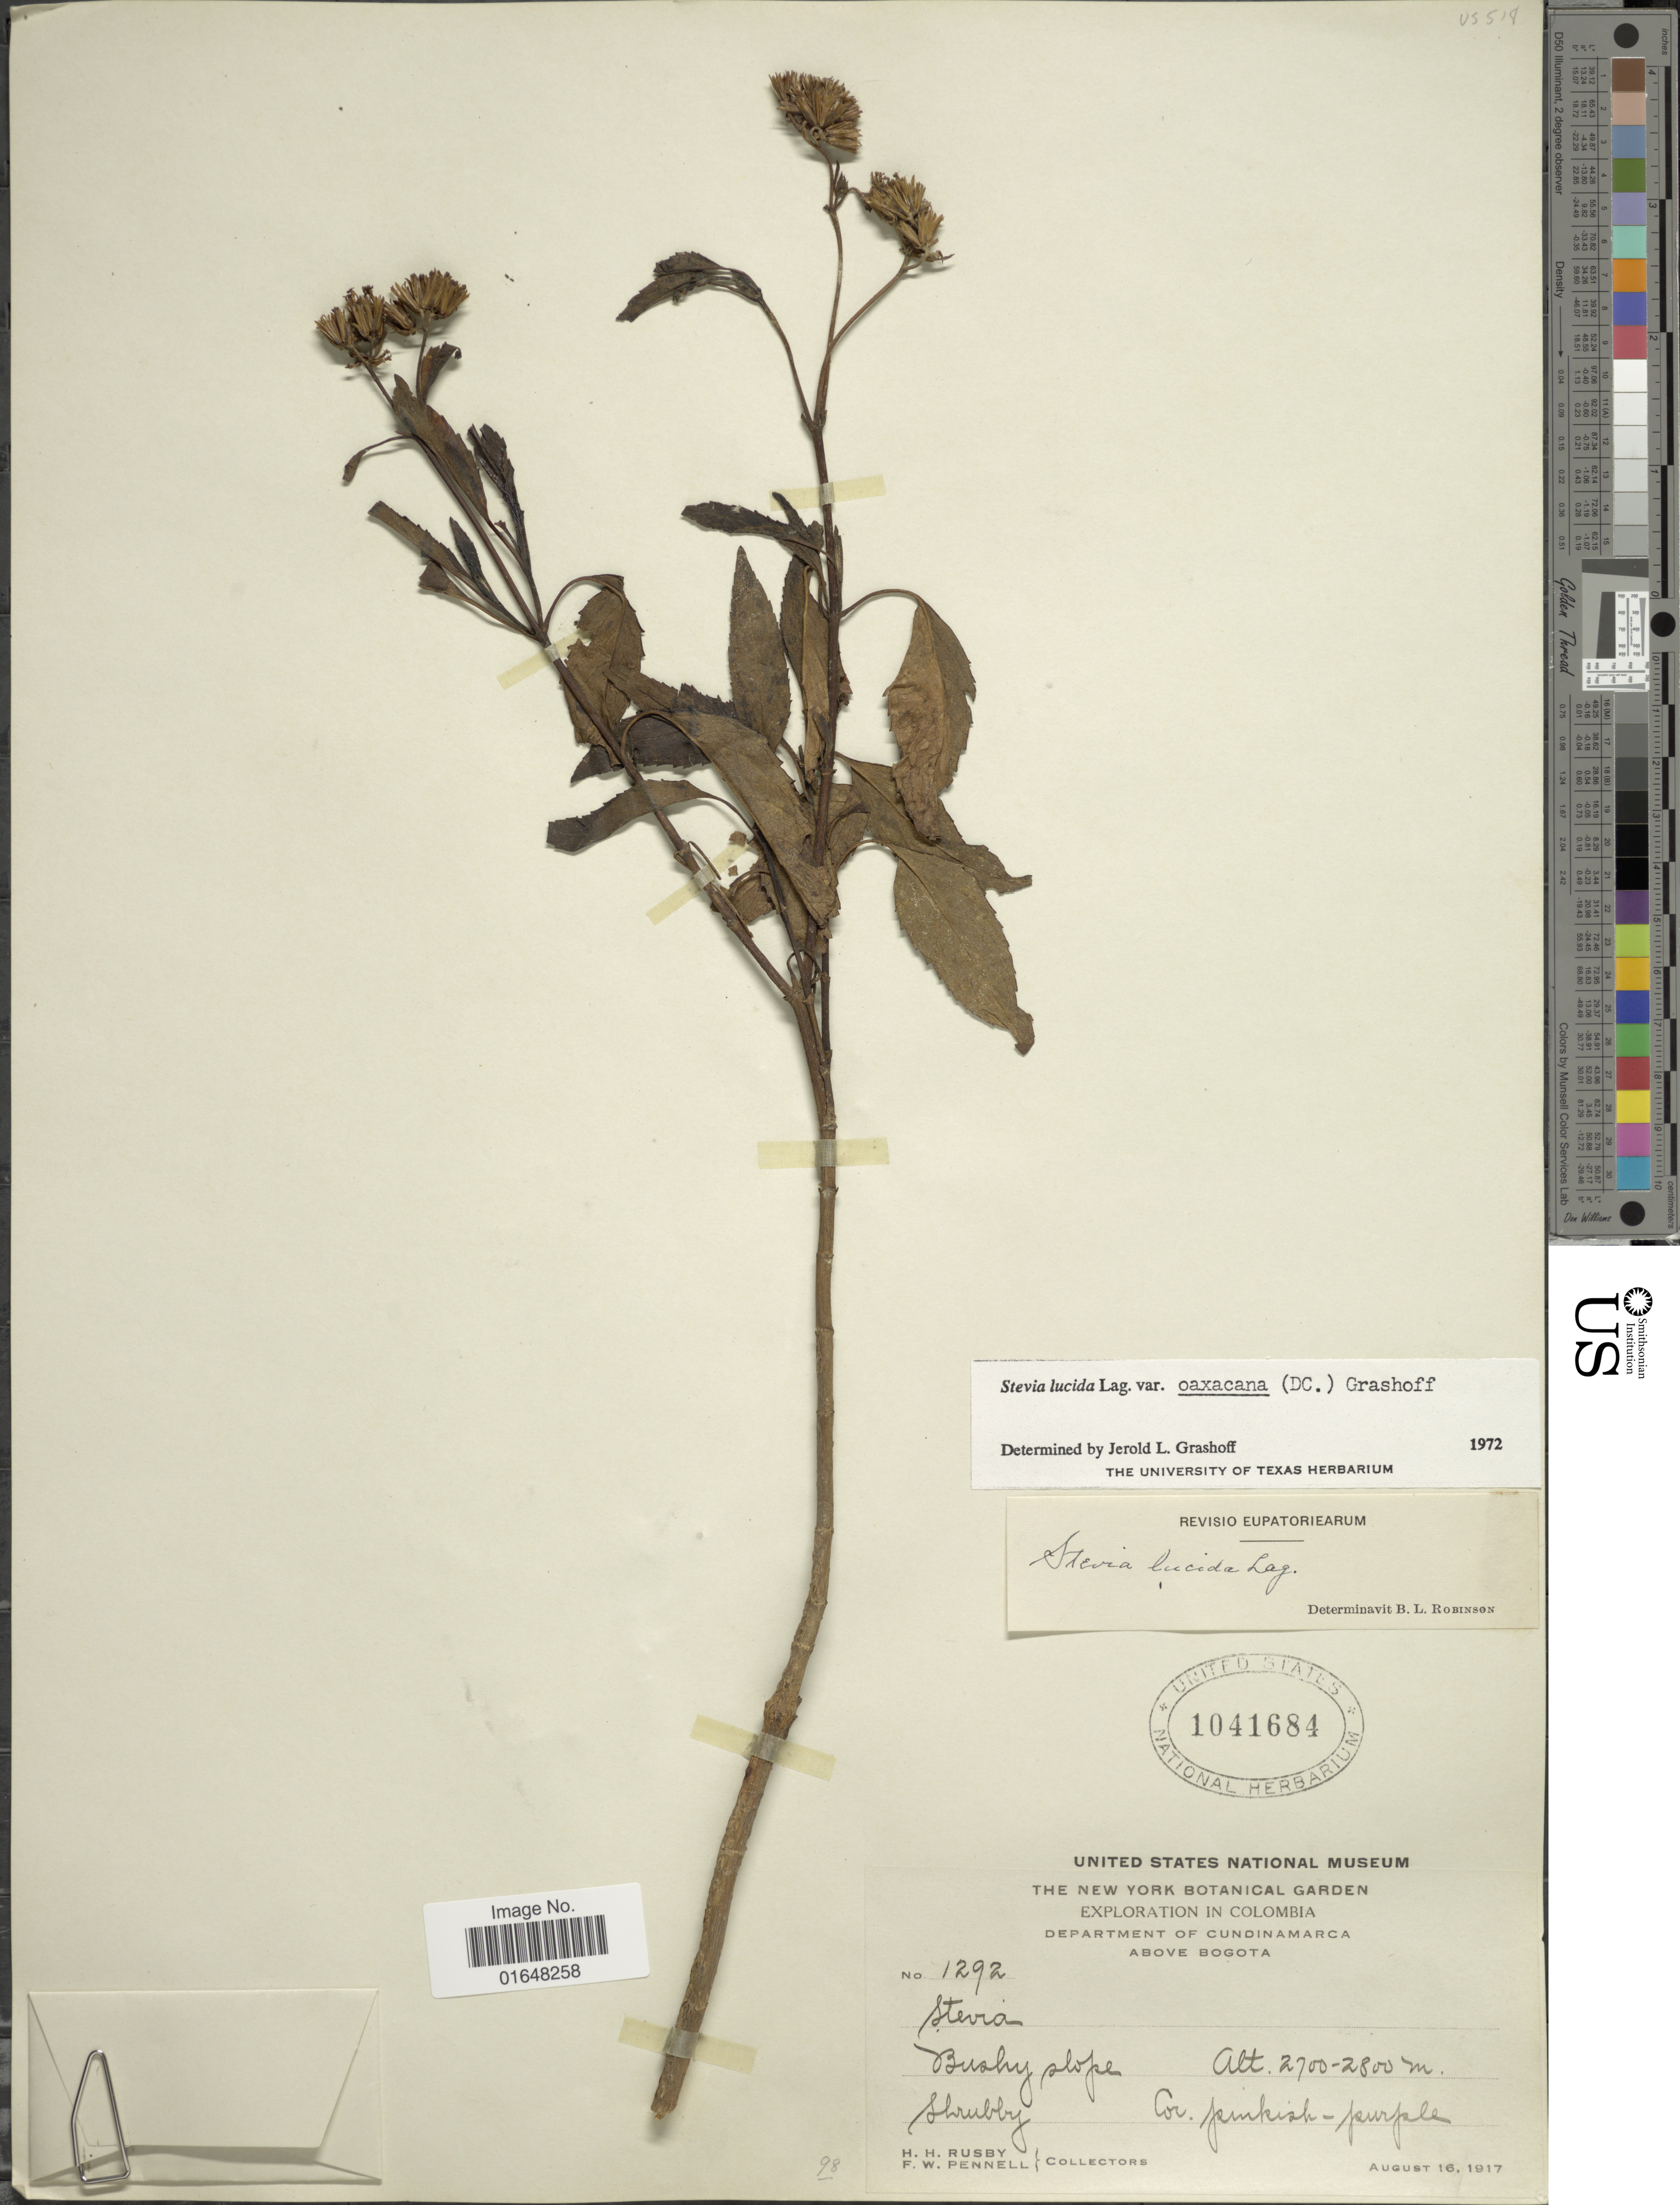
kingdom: Plantae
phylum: Tracheophyta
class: Magnoliopsida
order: Asterales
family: Asteraceae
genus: Stevia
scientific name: Stevia lucida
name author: Lag.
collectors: H. H. Rusby & F. W. Pennell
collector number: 1292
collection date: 1917-08-16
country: Colombia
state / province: Cundinamarca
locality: Above Bogota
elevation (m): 2700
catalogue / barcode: US 1041684